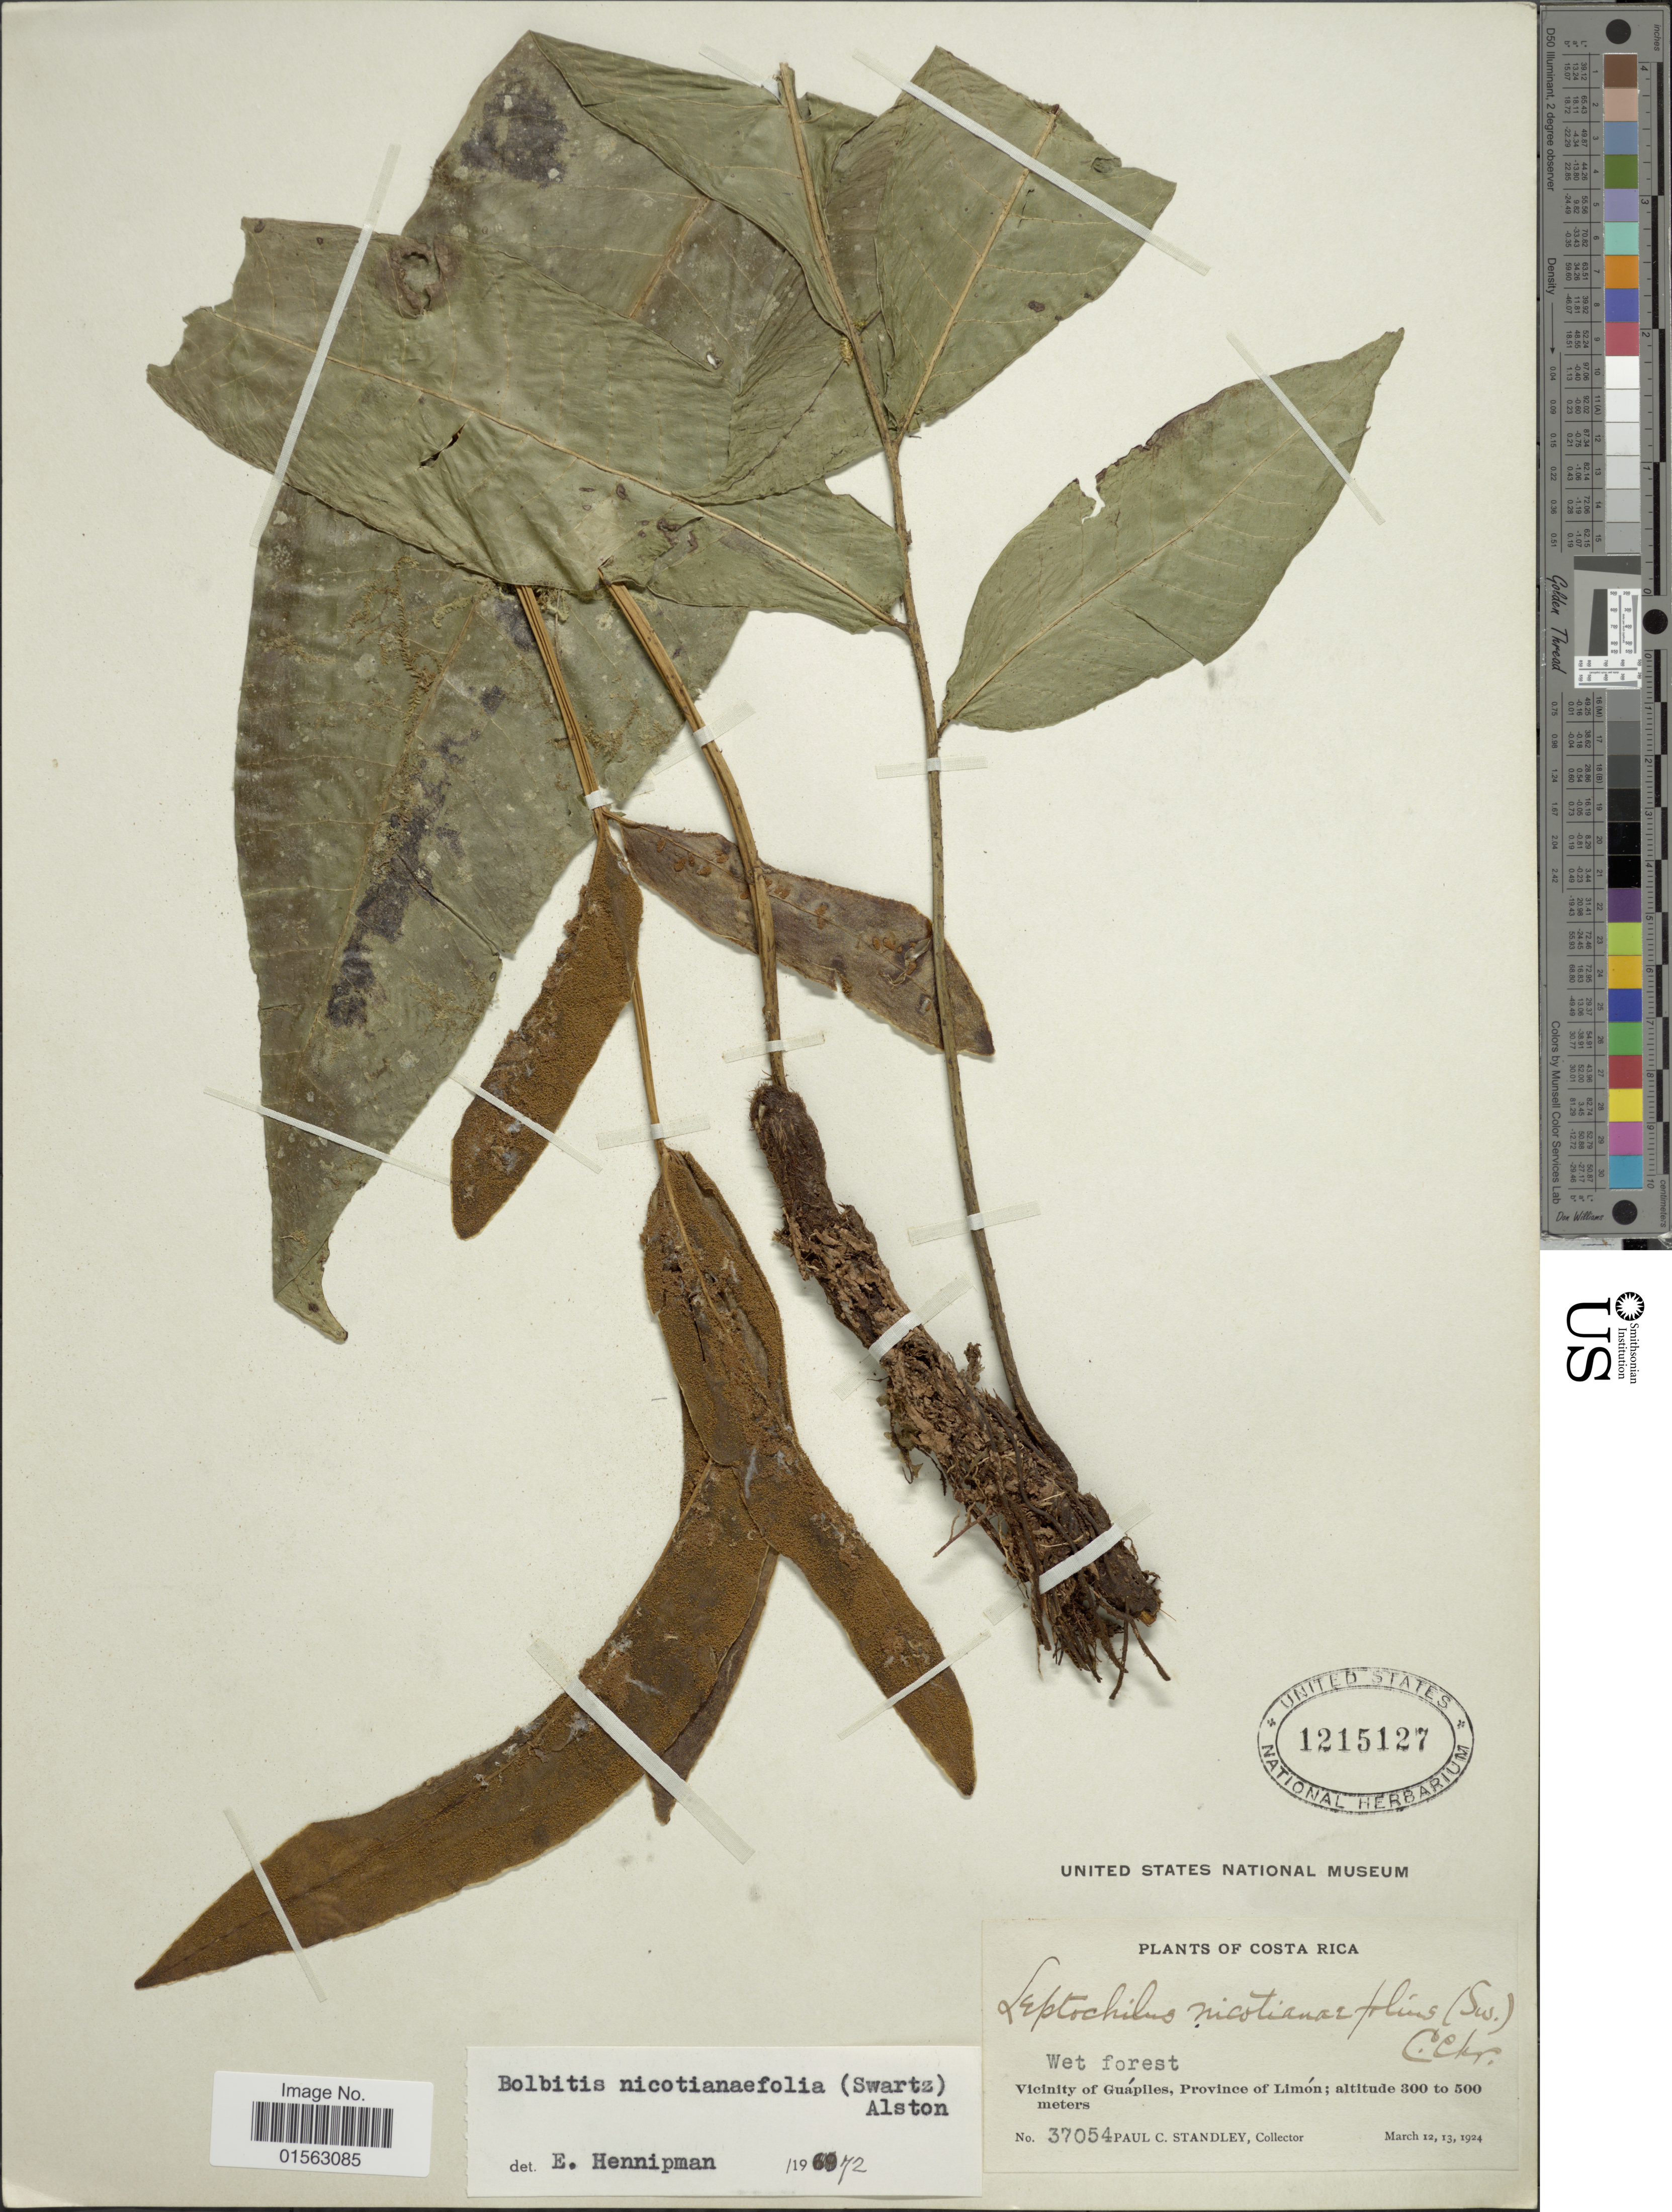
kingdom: Plantae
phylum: Tracheophyta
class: Polypodiopsida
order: Polypodiales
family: Dryopteridaceae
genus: Mickelia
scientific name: Mickelia nicotianifolia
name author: (Sw.) R.C. Moran et al.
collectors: P. C. Standley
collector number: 37054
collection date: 1924-03-12/1924-03-13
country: Costa Rica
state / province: Limón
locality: Costa Rica, Vicinity of Guápiles, Province of Limón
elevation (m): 300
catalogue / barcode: US 1215127